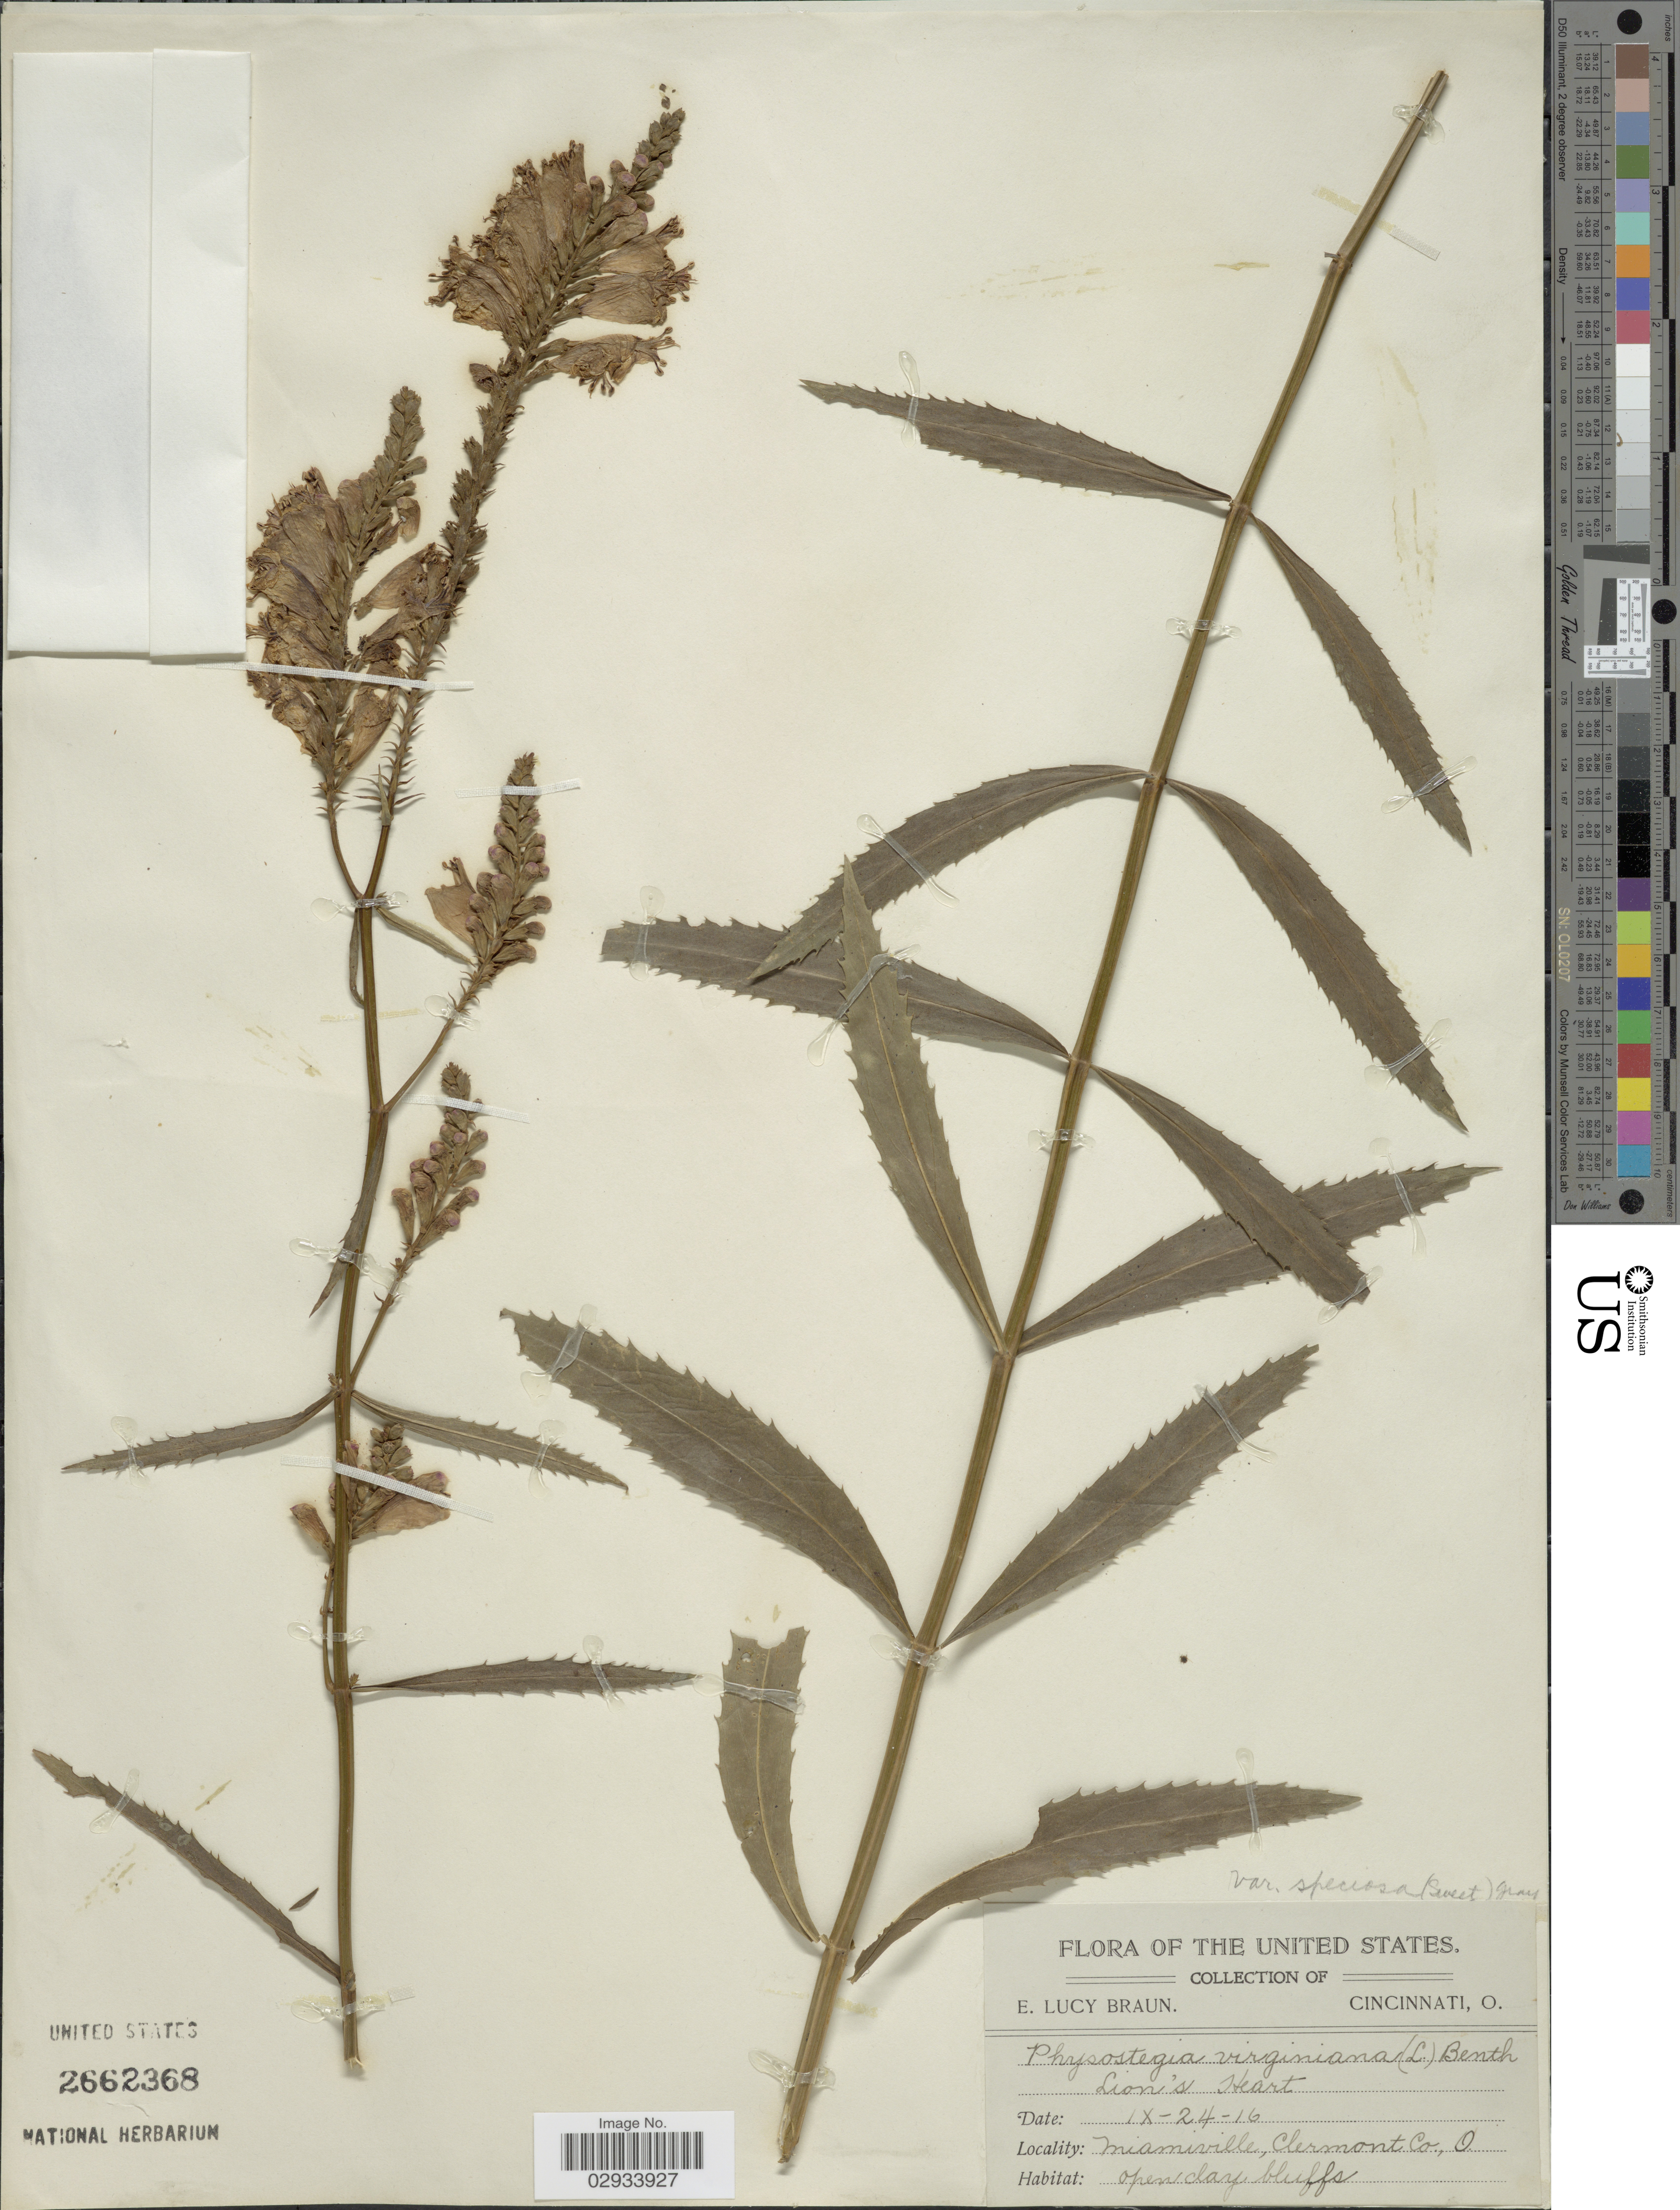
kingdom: Plantae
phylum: Tracheophyta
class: Magnoliopsida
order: Lamiales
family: Lamiaceae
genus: Physostegia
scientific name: Physostegia virginiana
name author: (L.) Benth.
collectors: E. L. Braun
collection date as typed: Transcribed d/m/y: 24/9/16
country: United States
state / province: Ohio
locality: Miamiville, Clermont Co., O.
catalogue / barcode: US 2662368